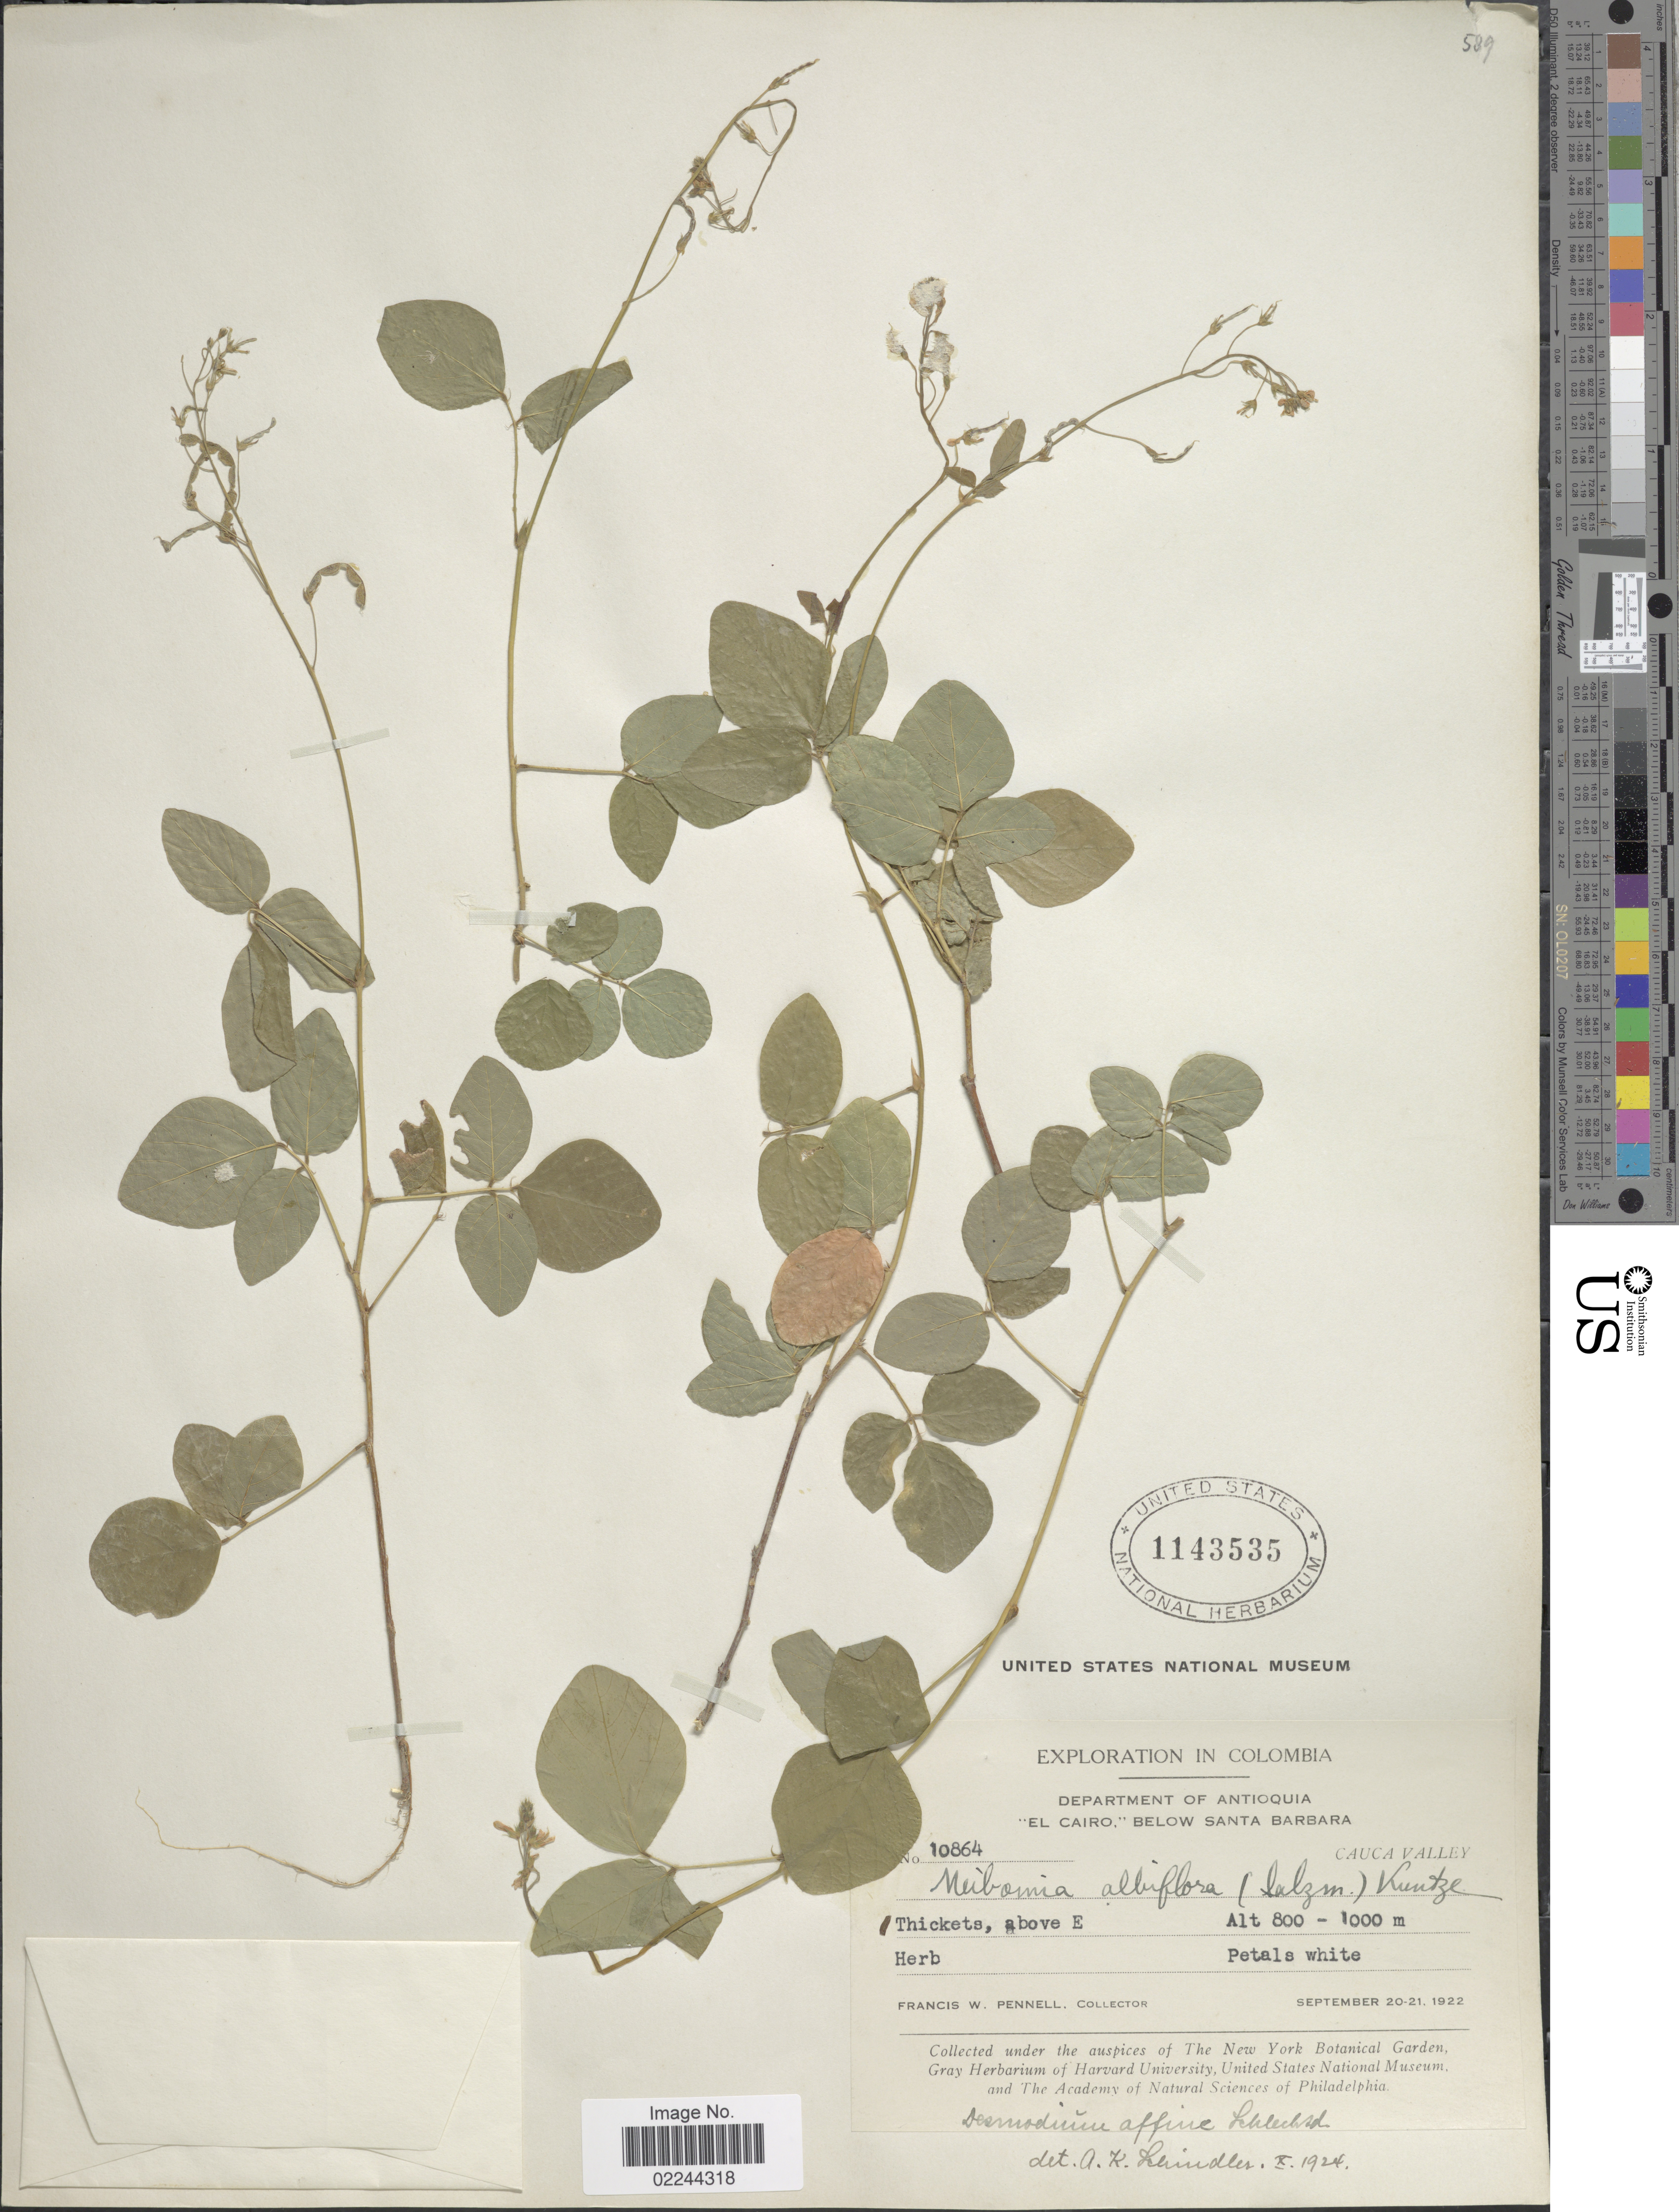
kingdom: Plantae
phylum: Tracheophyta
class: Magnoliopsida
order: Fabales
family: Fabaceae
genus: Desmodium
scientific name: Desmodium affine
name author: Schltdl.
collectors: F. W. Pennell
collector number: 10864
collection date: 1922-09-20/1922-09-21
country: Colombia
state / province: Antioquia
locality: Department of Antioquia. "El Cairo", below Santa Barbara. Cauca Valley. Thickets, above E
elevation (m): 800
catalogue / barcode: US 1143535